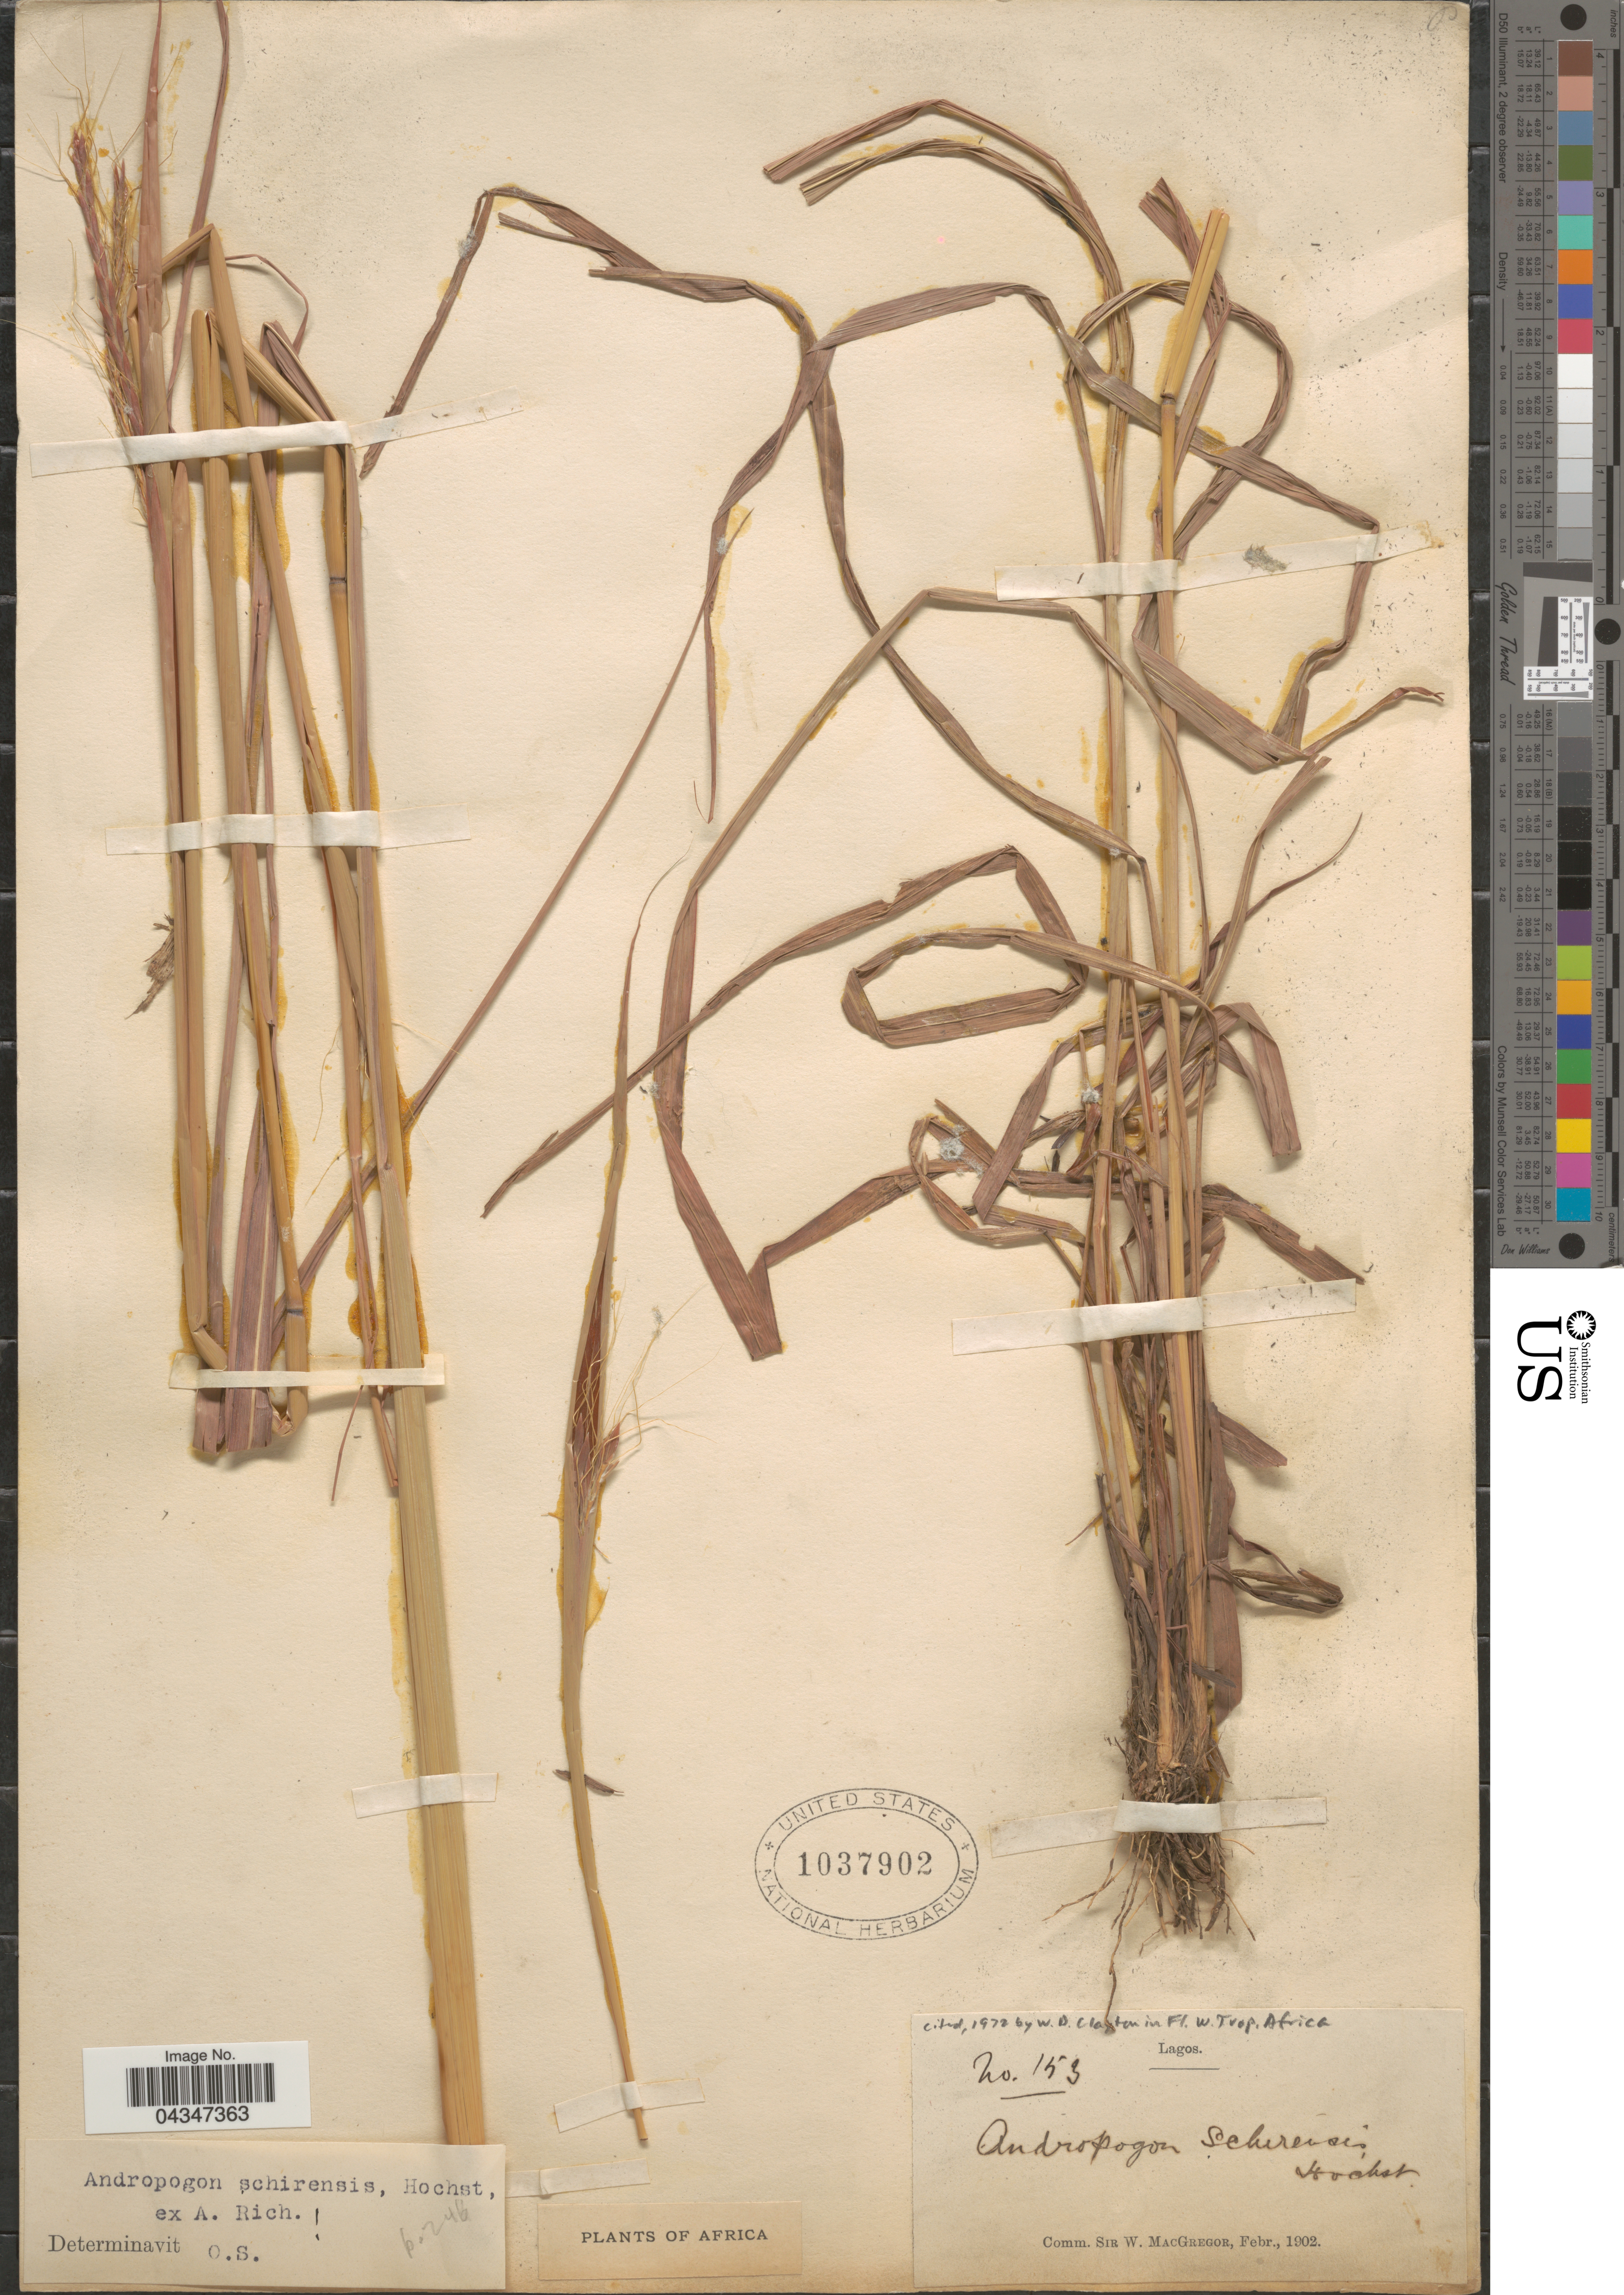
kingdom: Plantae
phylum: Tracheophyta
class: Liliopsida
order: Poales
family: Poaceae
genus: Andropogon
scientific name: Andropogon schirensis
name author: Hochst. ex A. Rich.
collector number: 153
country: Nigeria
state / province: Lagos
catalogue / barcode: US 1037902